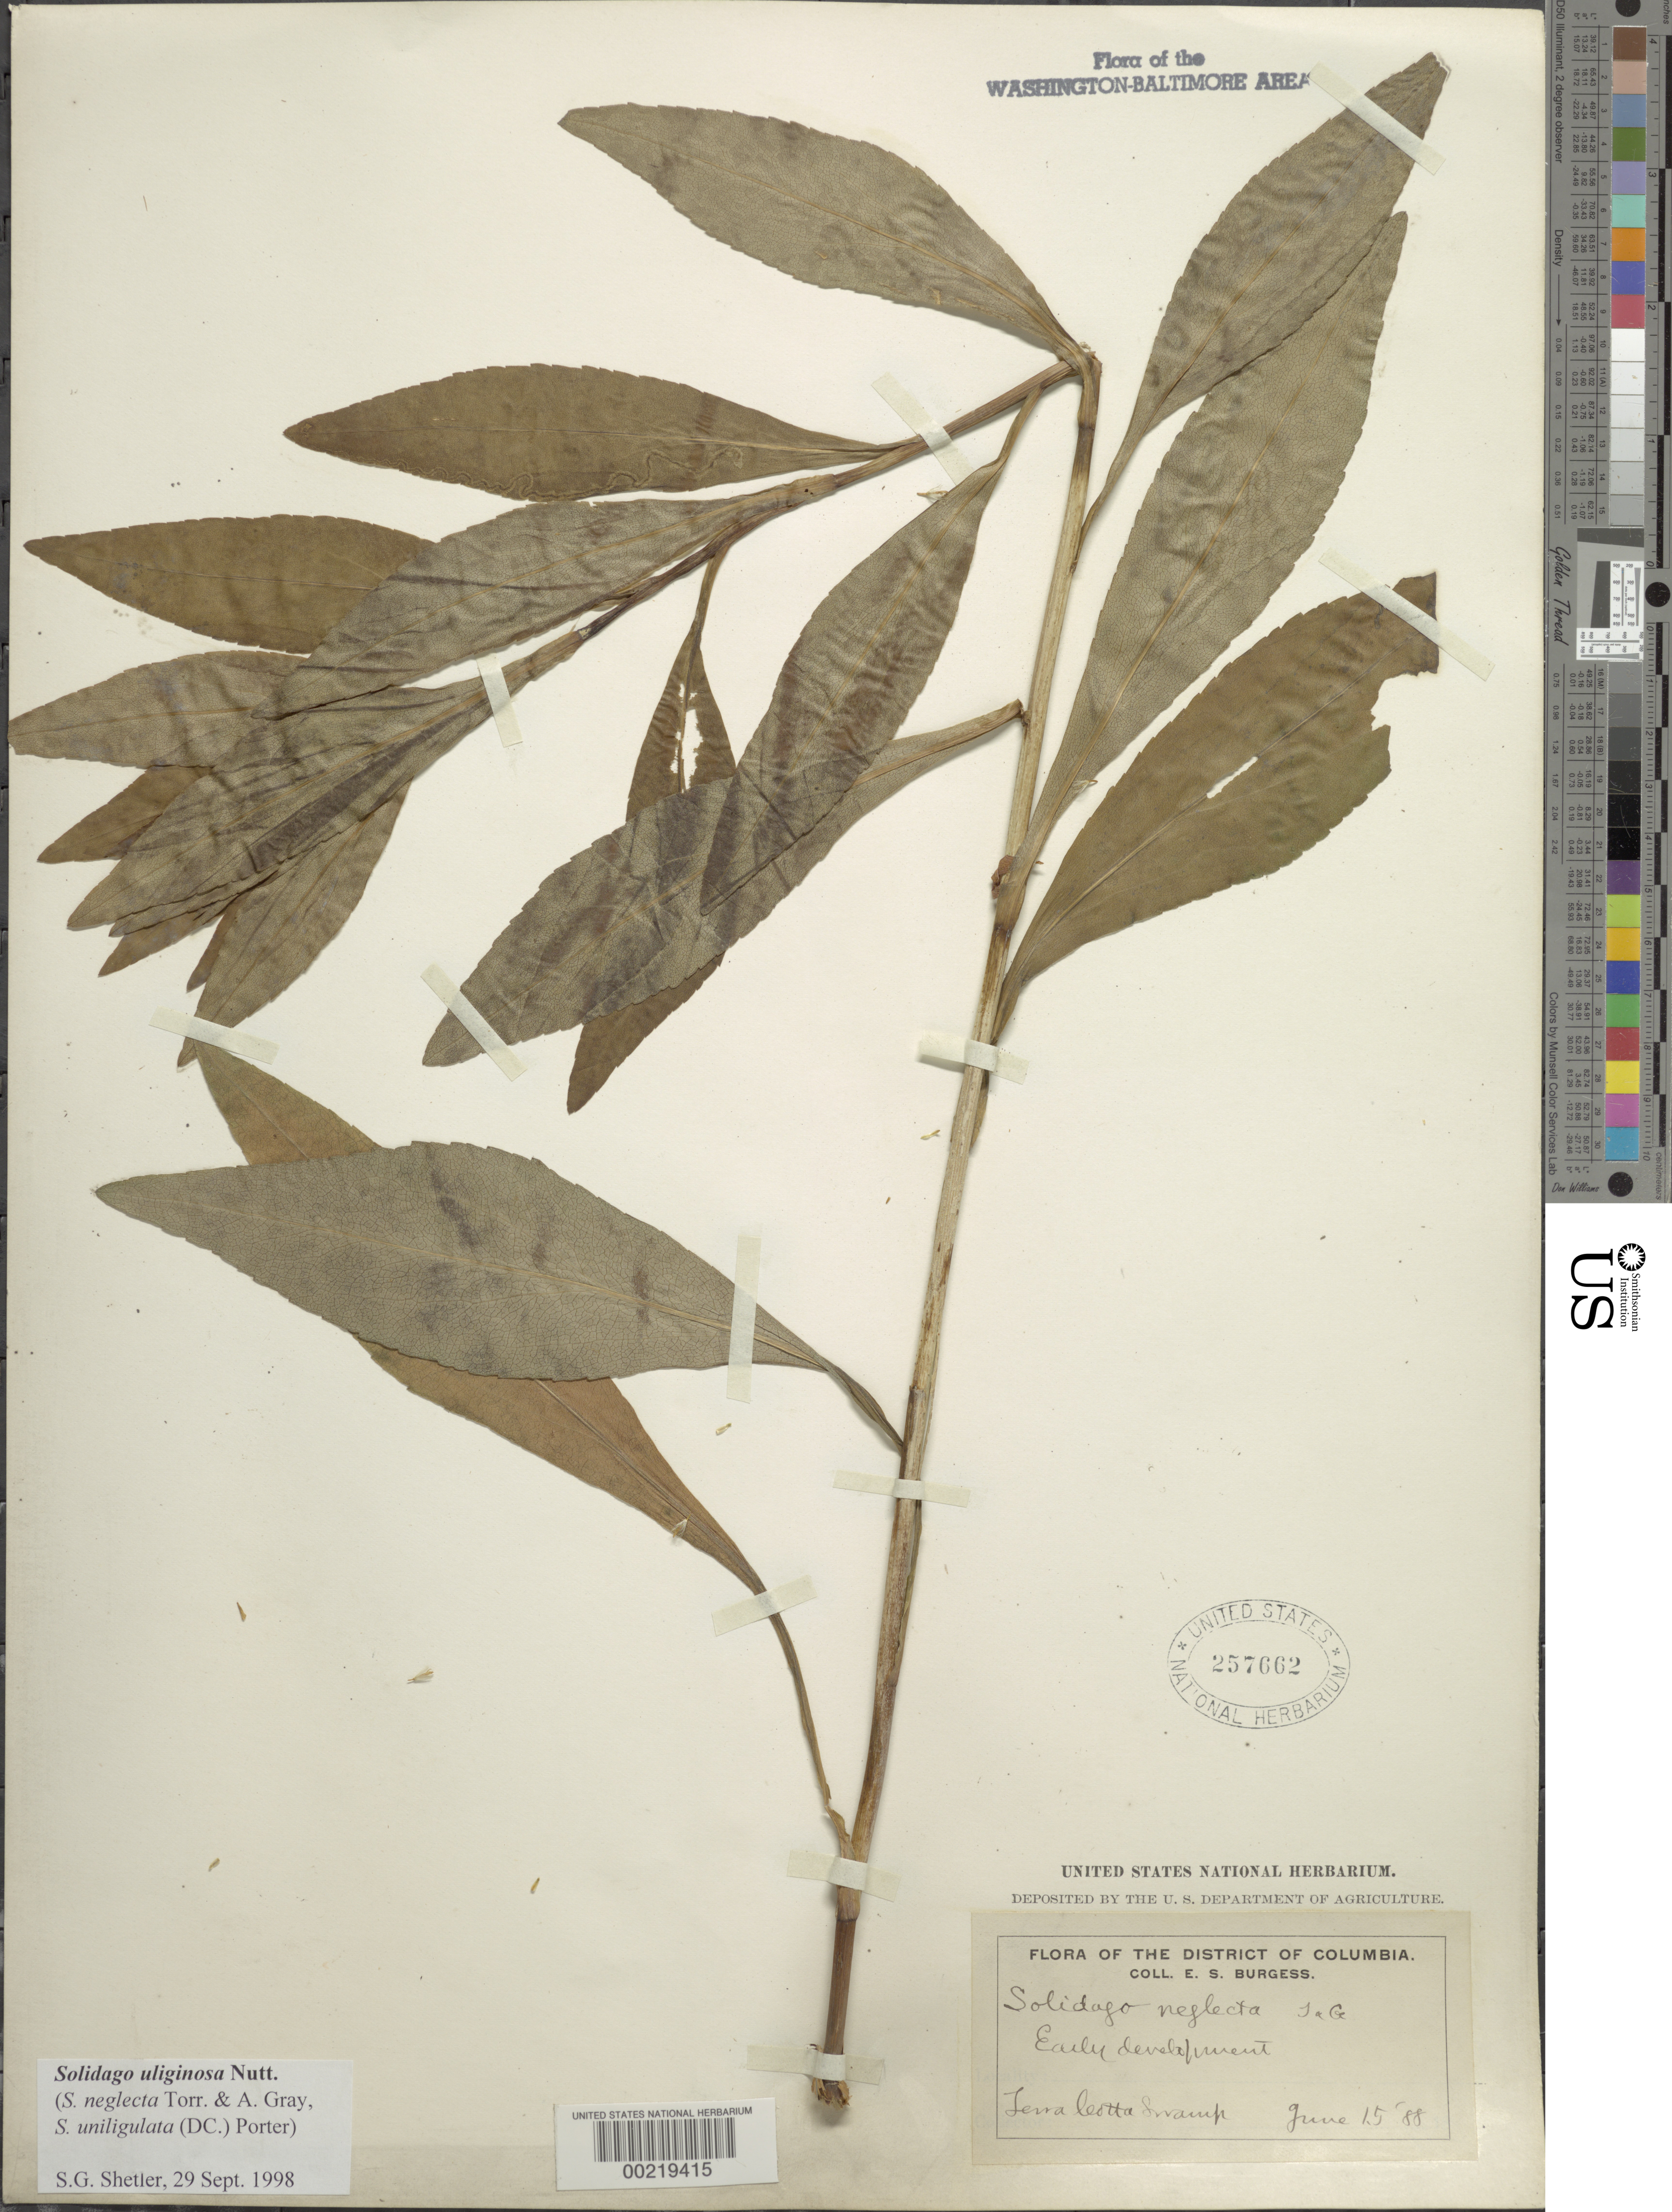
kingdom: Plantae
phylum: Tracheophyta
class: Magnoliopsida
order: Asterales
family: Asteraceae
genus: Solidago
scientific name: Solidago uliginosa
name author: Nutt.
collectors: E. Burgess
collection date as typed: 28 Sep 1888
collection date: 1888-09-28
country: United States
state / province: District of Columbia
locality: Terra Cotta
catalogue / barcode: US 257662